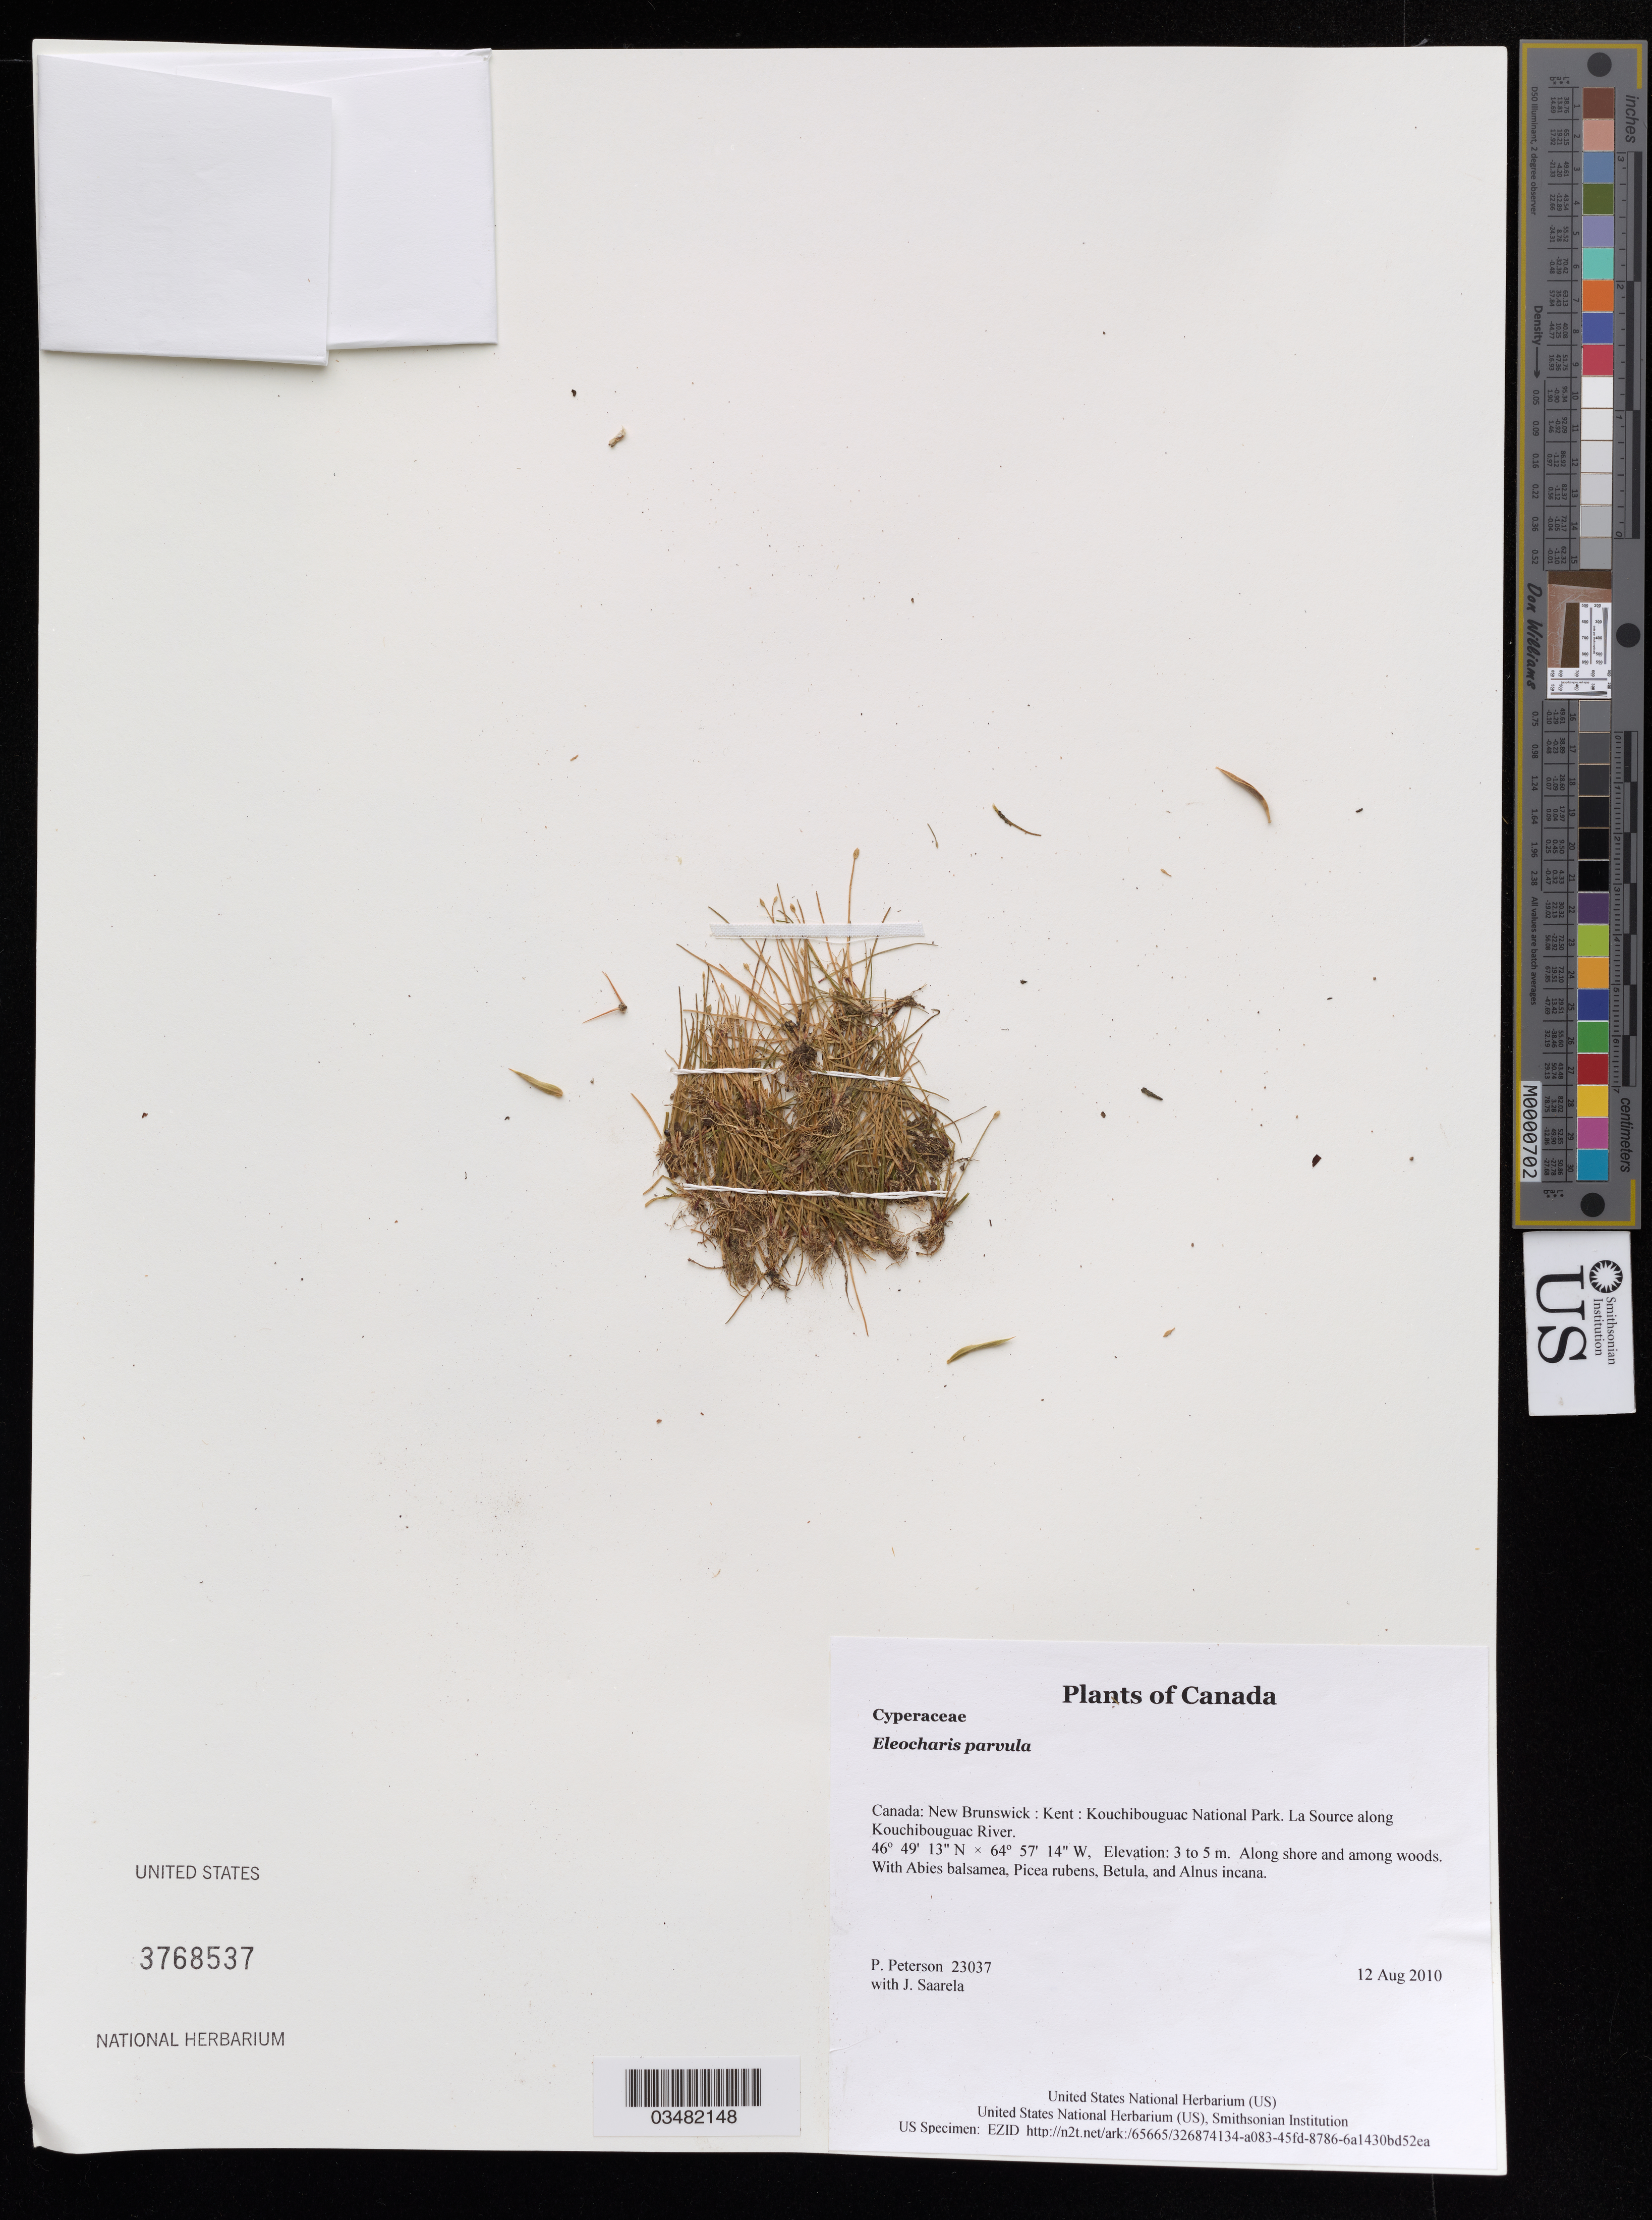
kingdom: Plantae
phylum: Tracheophyta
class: Liliopsida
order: Poales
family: Cyperaceae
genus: Eleocharis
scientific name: Eleocharis parvula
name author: (Roem. & Schult.) Link ex Williams et al.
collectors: P. M. Peterson & J. Saarela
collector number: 23037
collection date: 2010-08-12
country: Canada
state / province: New Brunswick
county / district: Kent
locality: Kouchibouguac National Park. La Source along Kouchibouguac River.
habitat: Along shore and among woods.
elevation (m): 3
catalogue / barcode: US 3768537